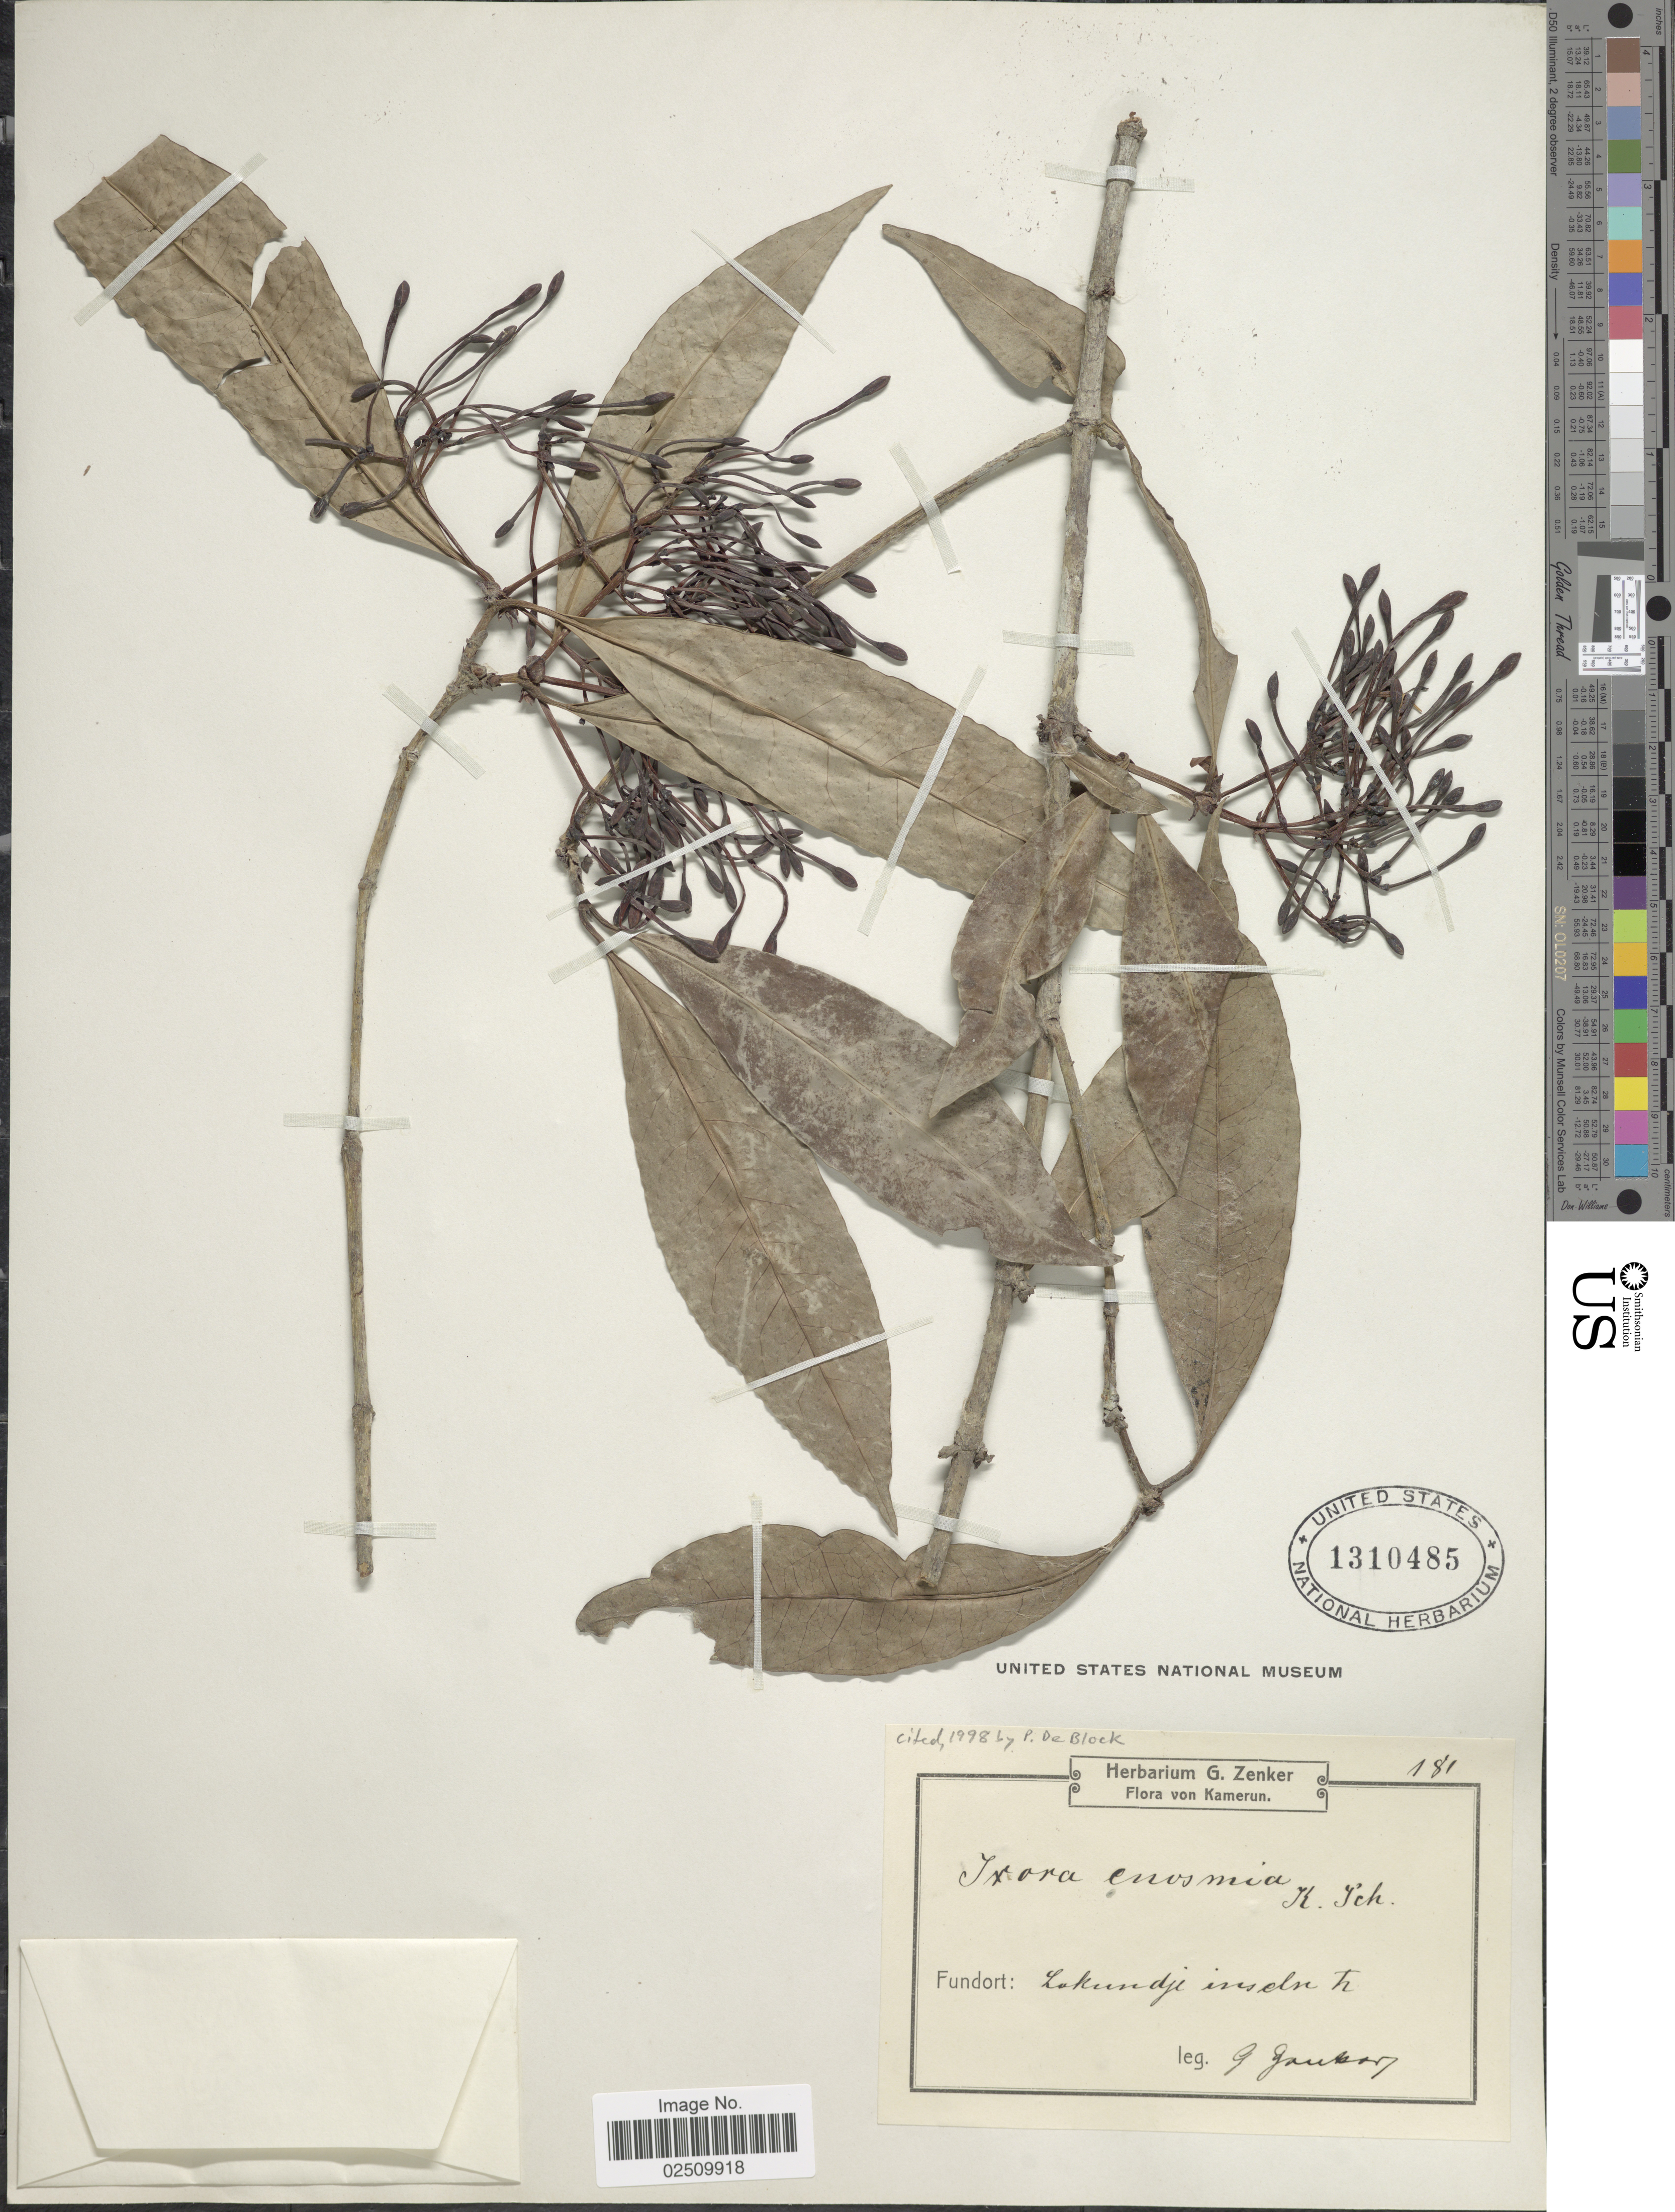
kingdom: Plantae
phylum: Tracheophyta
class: Magnoliopsida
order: Gentianales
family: Rubiaceae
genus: Ixora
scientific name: Ixora euosmia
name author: K. Schum.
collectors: G. A. Zenker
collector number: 181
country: Cameroon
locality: Kamerun. Lakundje inseln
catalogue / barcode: US 1310485